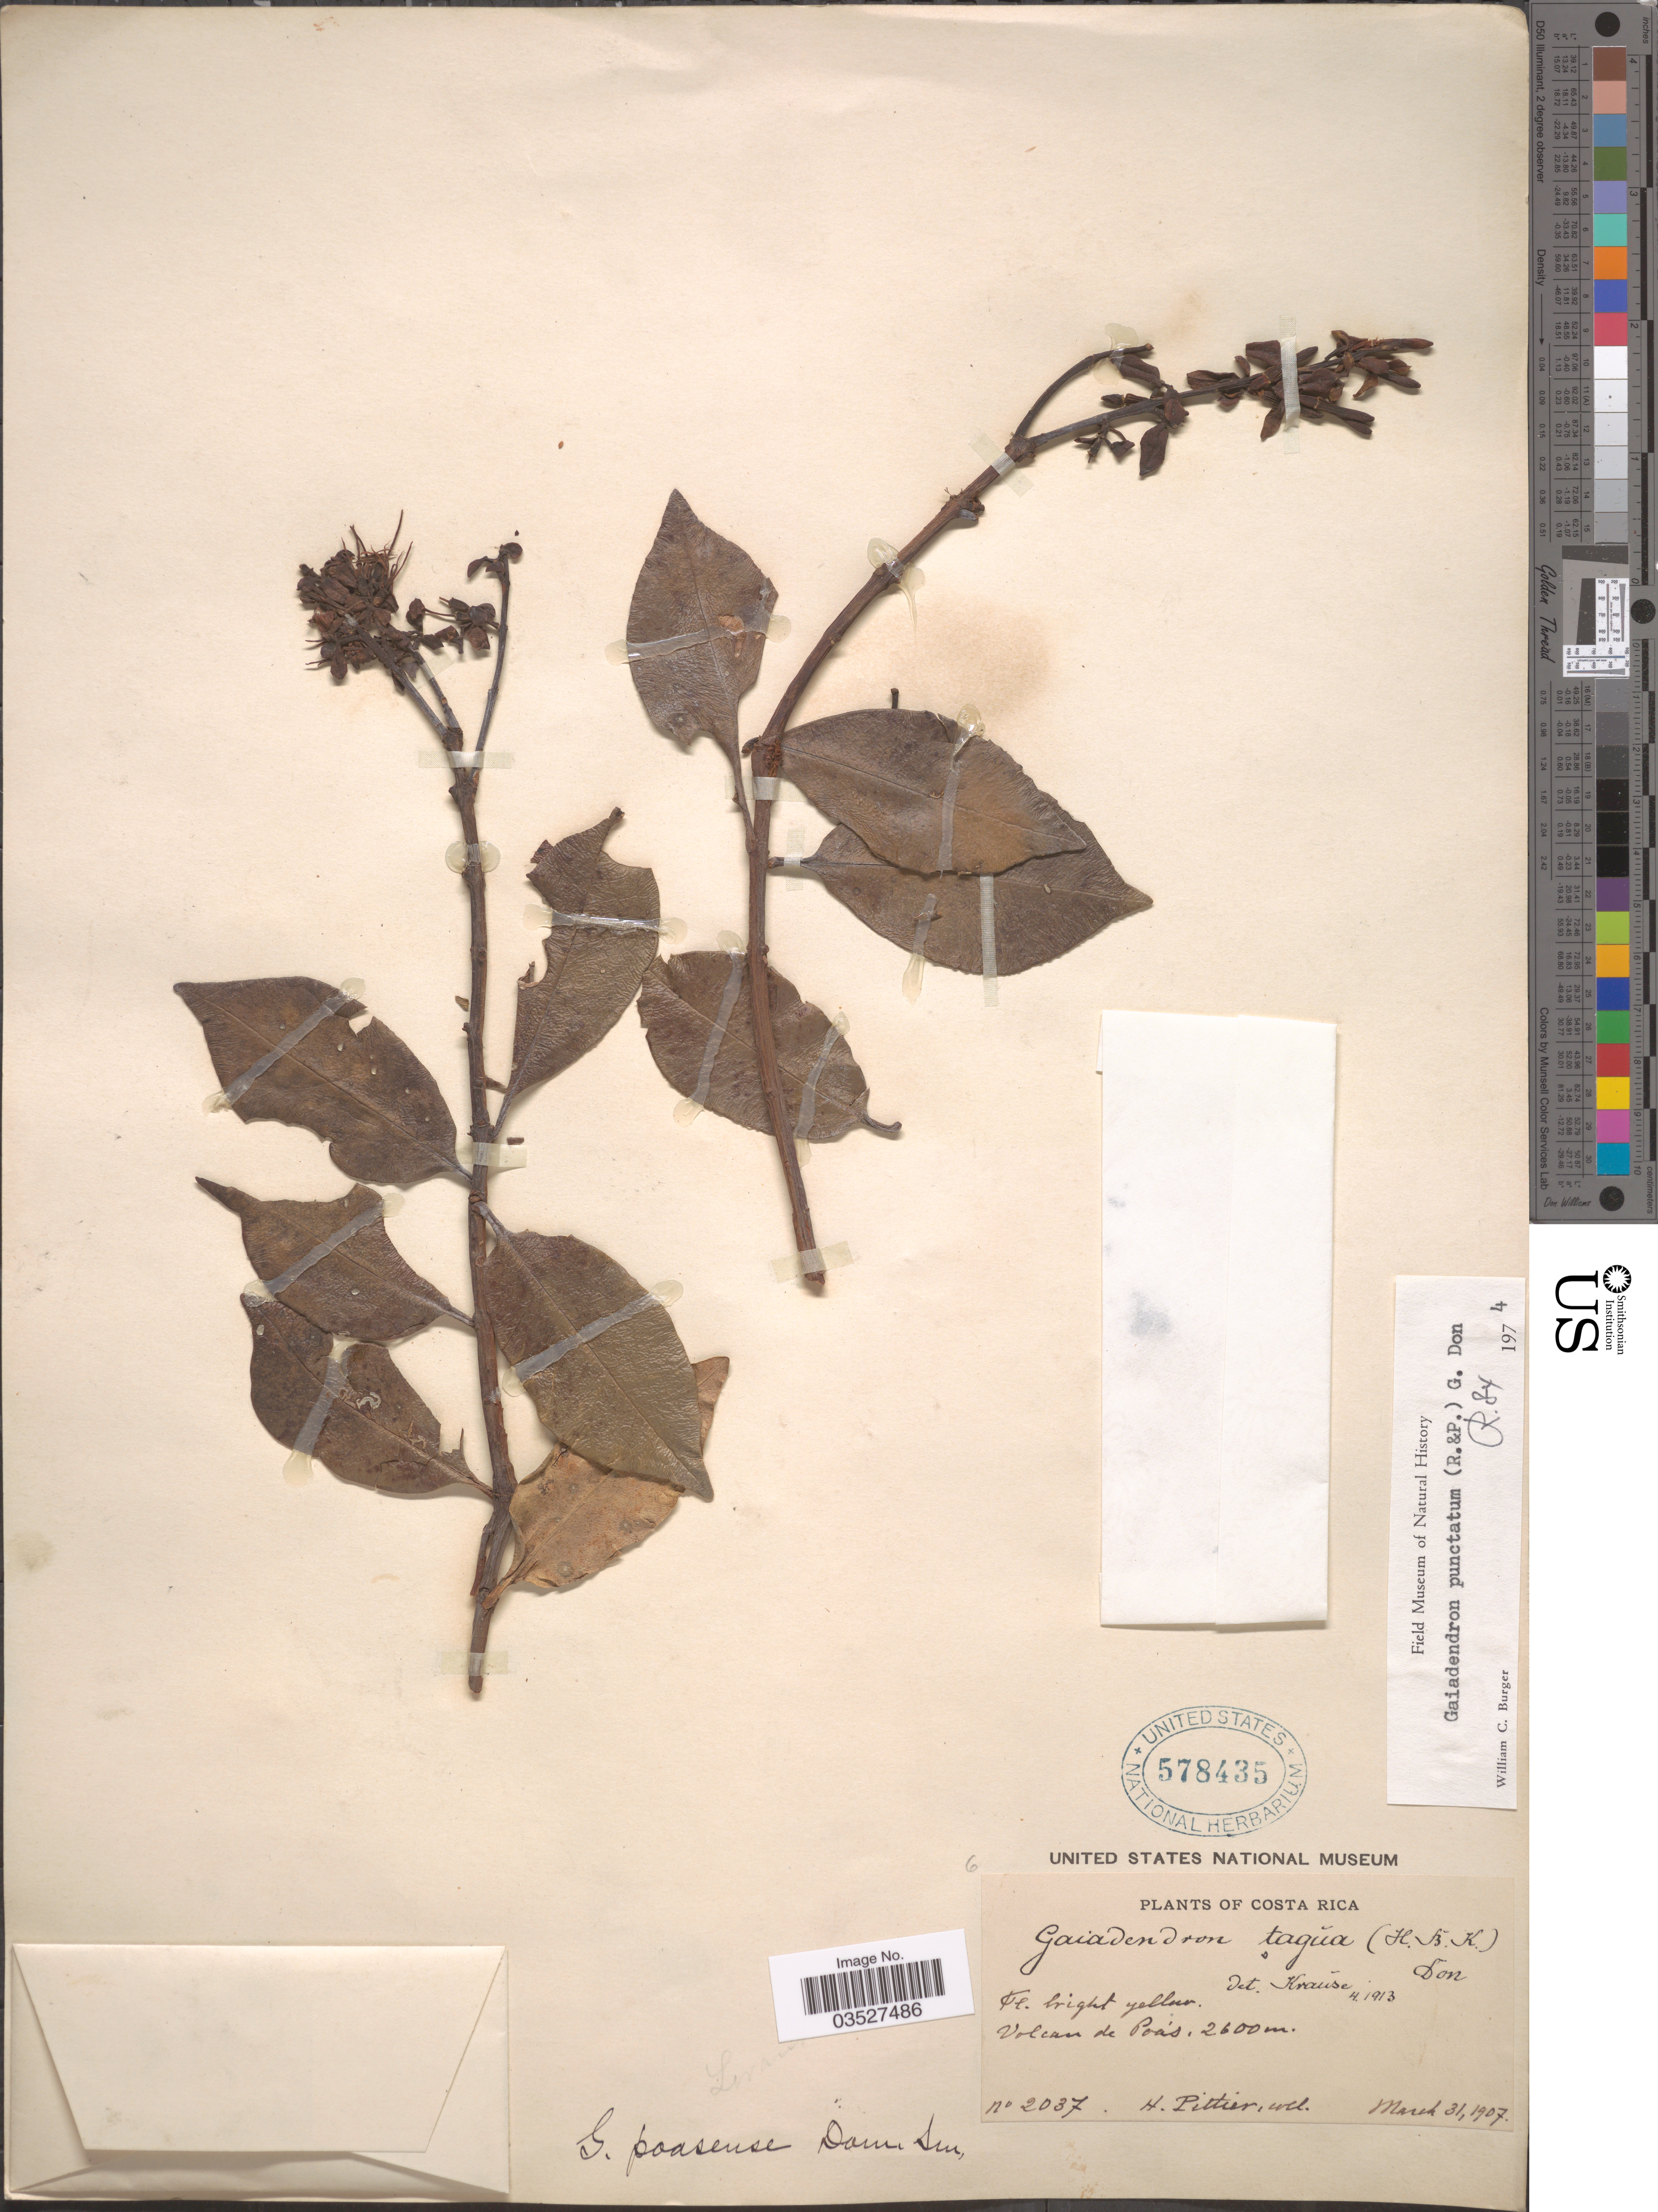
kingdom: Plantae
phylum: Tracheophyta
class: Magnoliopsida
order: Santalales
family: Loranthaceae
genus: Gaiadendron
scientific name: Gaiadendron punctatum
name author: (Ruiz & Pav.) G. Don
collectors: H. F. Pittier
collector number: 2037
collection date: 1907-03-31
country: Costa Rica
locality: Volcan de Poás.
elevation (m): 2600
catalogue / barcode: US 578435